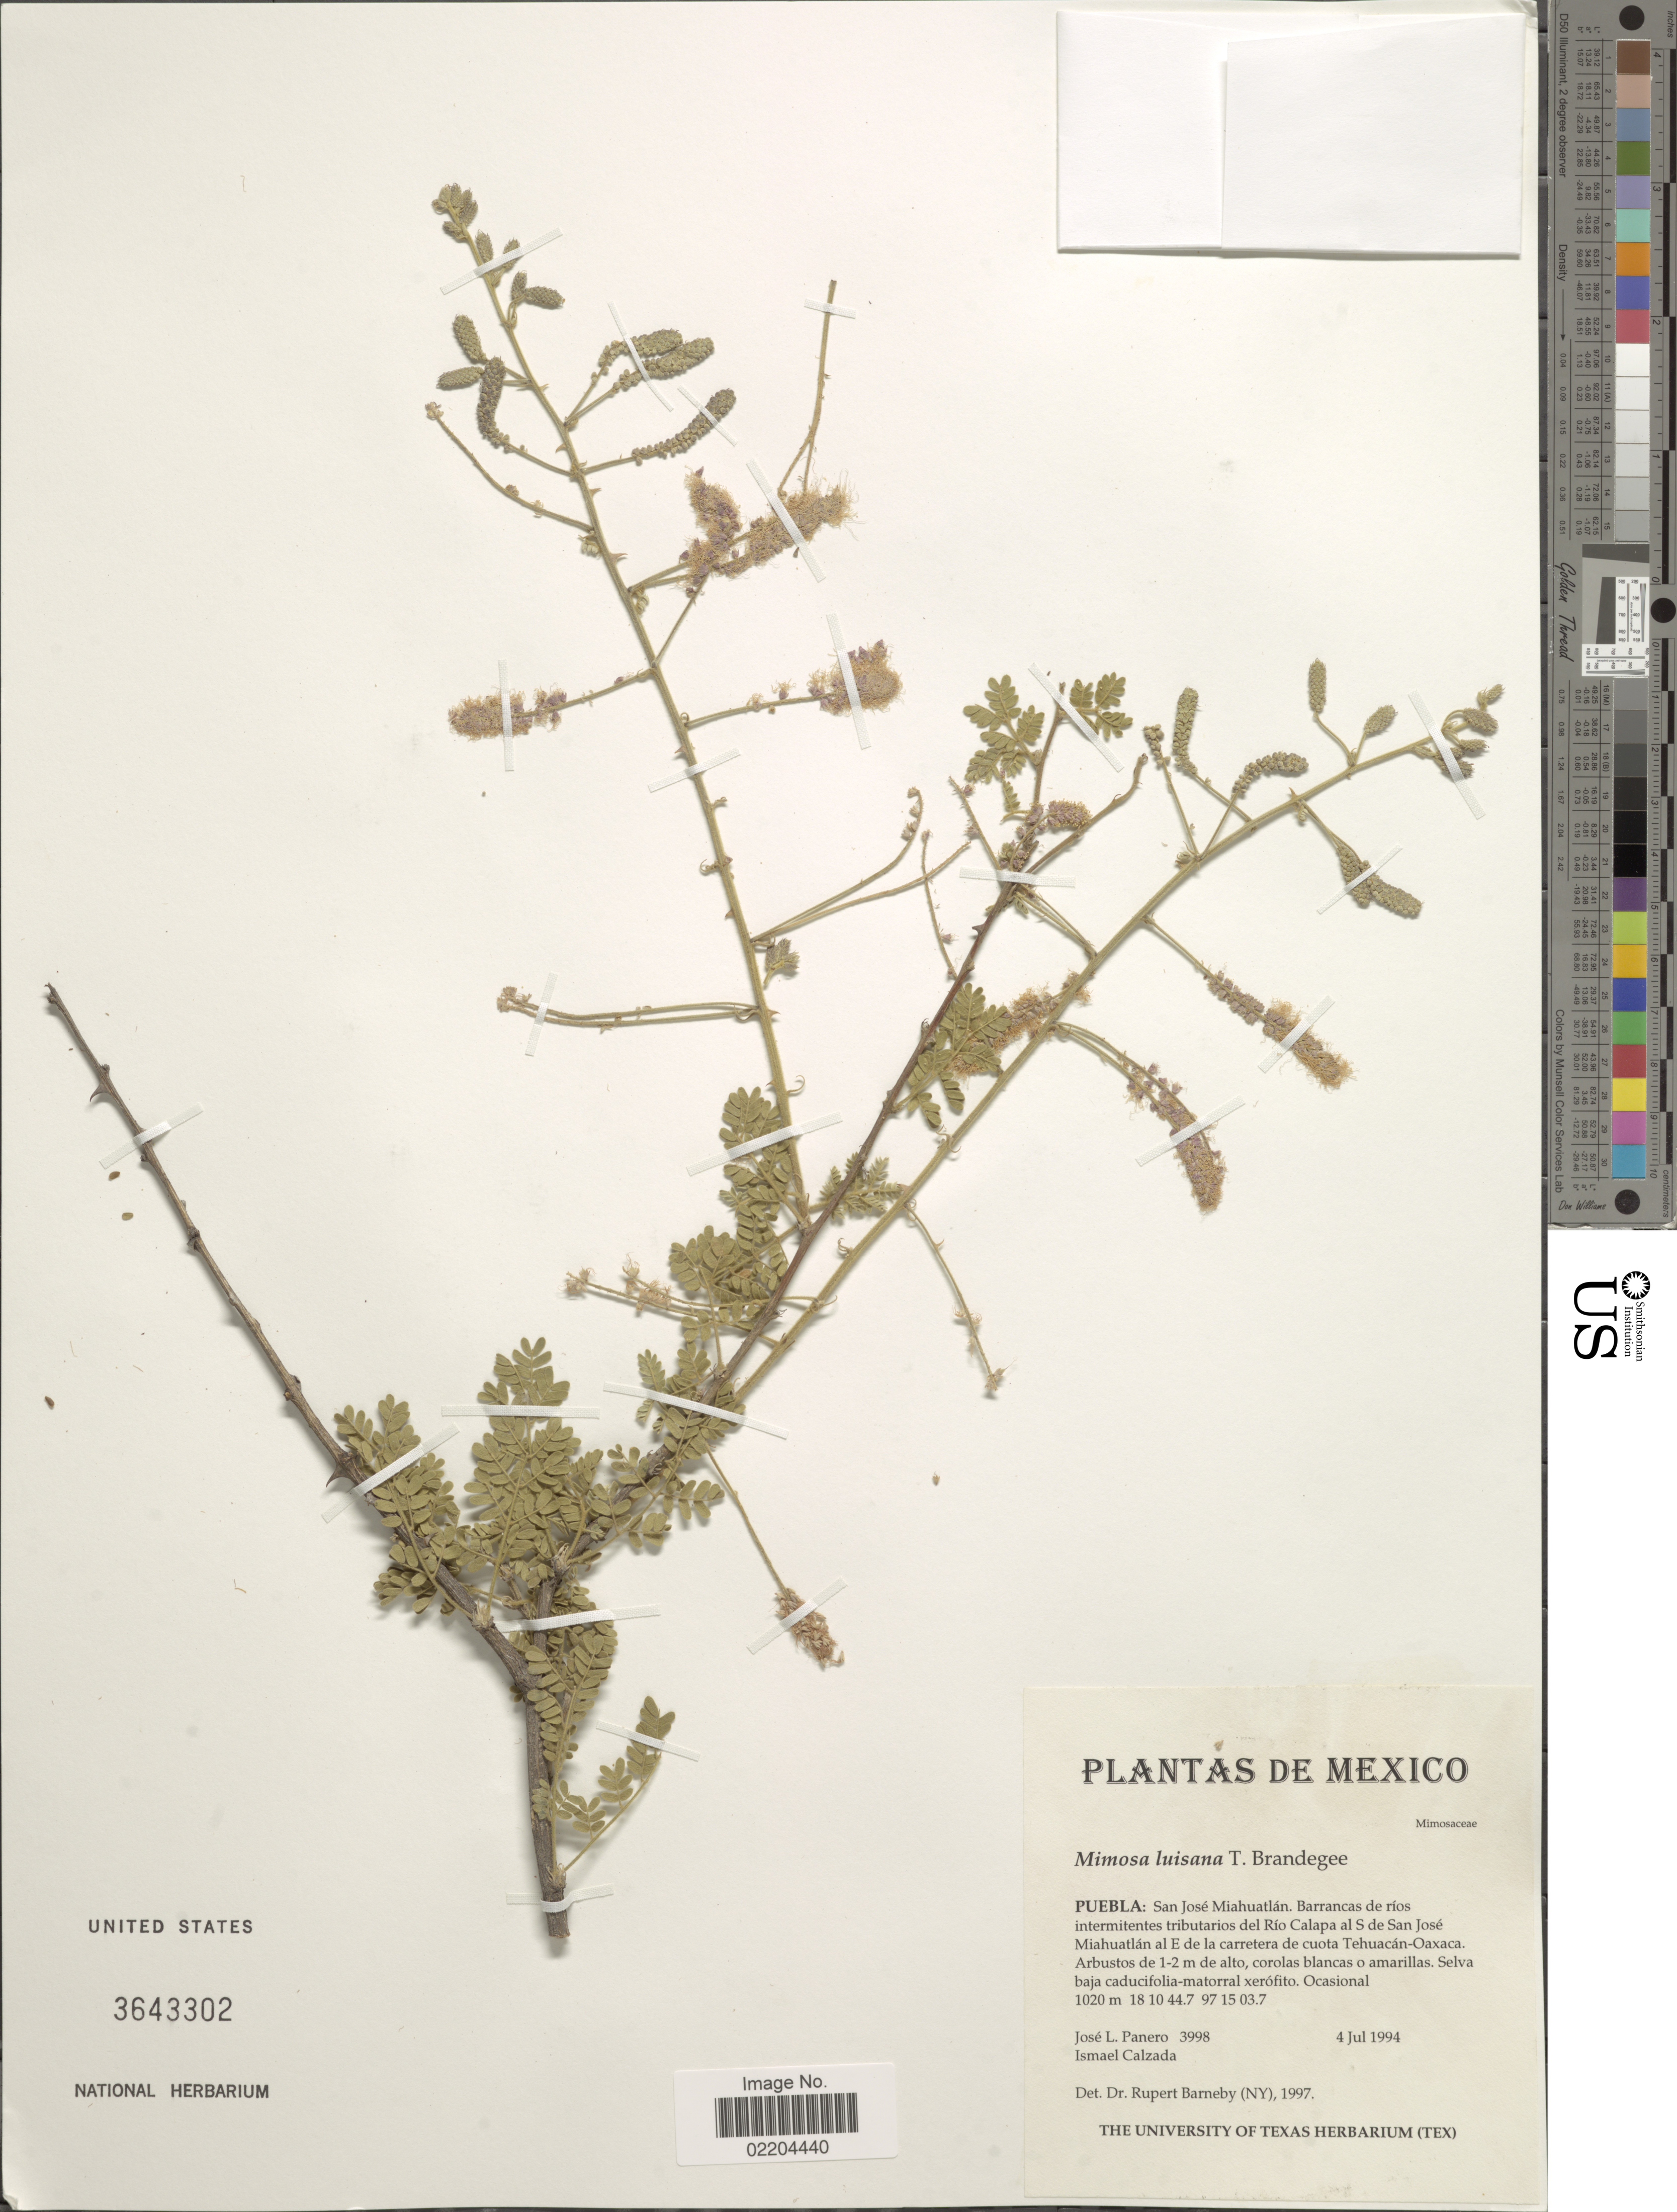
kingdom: Plantae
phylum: Tracheophyta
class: Magnoliopsida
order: Fabales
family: Fabaceae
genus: Mimosa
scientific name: Mimosa luisana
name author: Brandegee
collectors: J. L. Panero & I. Calzada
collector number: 3998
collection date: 1994-07-04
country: Mexico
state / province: Puebla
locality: Puebla: San Jose Miahuatlan al E de la carretera de cuota Tehuacan-Oaxaca.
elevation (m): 1020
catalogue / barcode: US 3643302